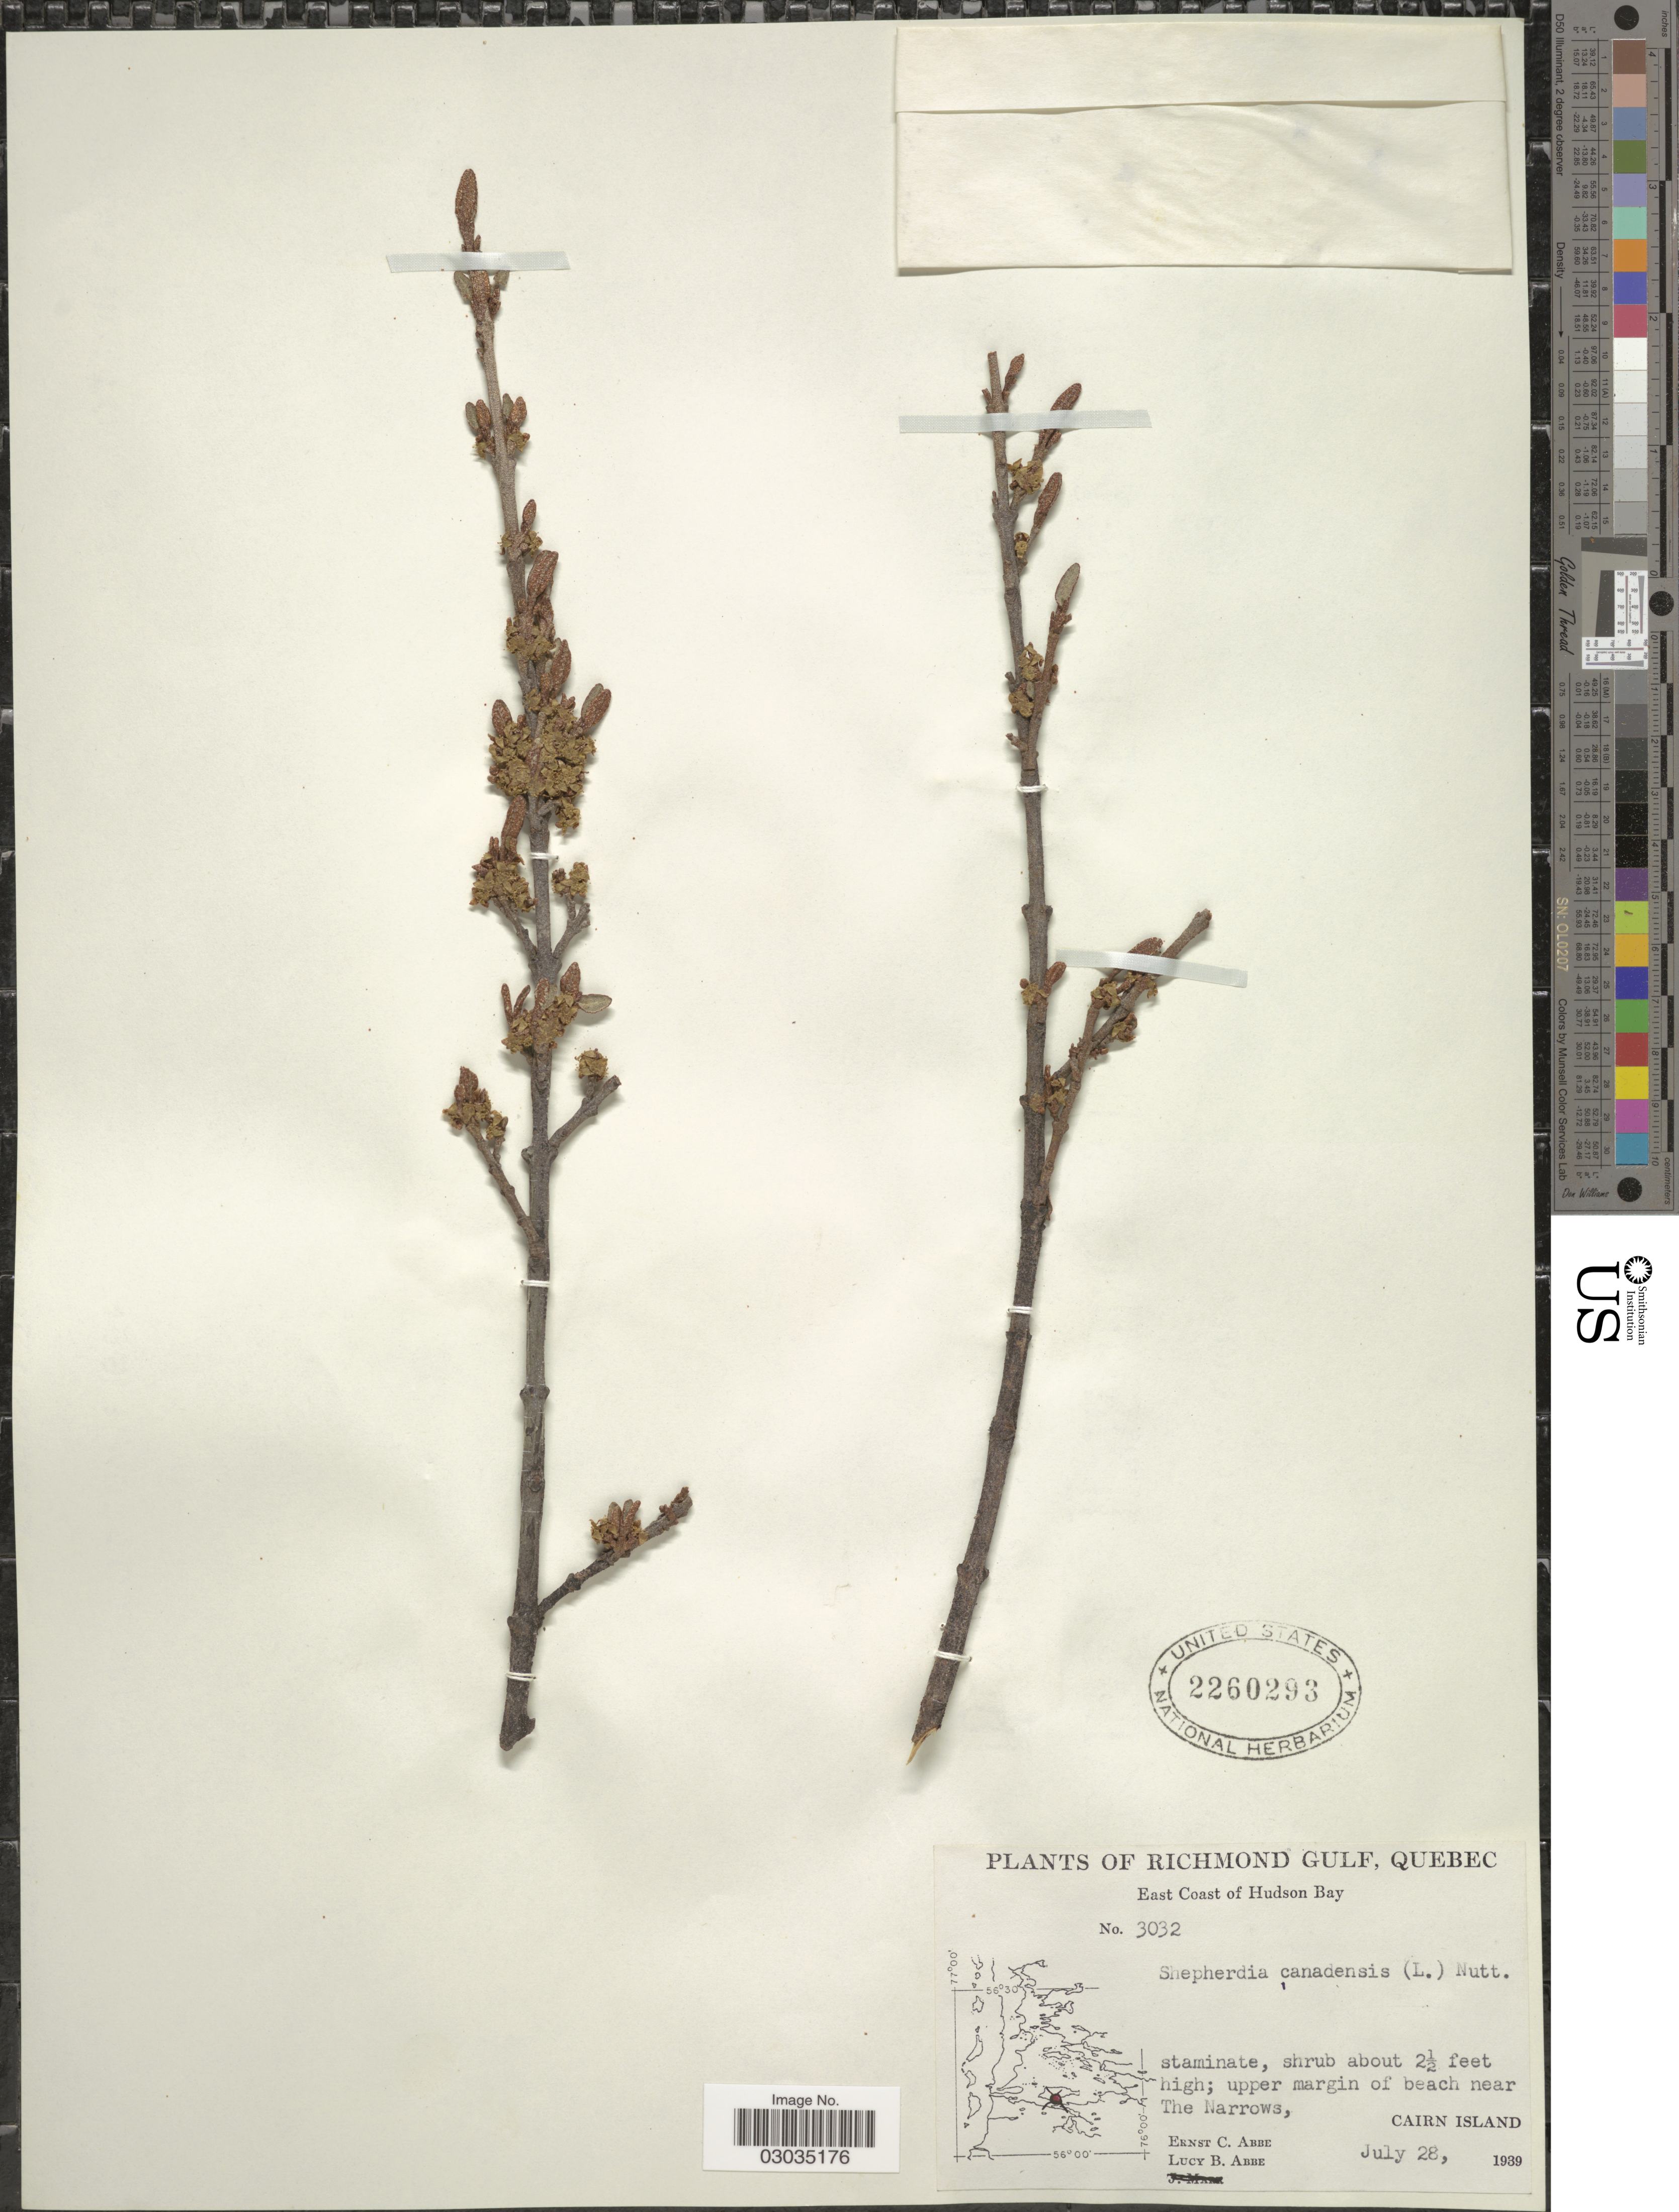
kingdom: Plantae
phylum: Tracheophyta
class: Magnoliopsida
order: Rosales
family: Elaeagnaceae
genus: Shepherdia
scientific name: Shepherdia canadensis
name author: (L.) Nutt.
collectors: E. C. Abbe & L. B. Abbe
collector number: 3032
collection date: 1939-07-28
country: Canada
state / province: Quebec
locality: Richmond Gulf, East Coast & Hudson Bay, upper margin of beach near The Narrows, Cairn Island.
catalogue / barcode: US 2260293